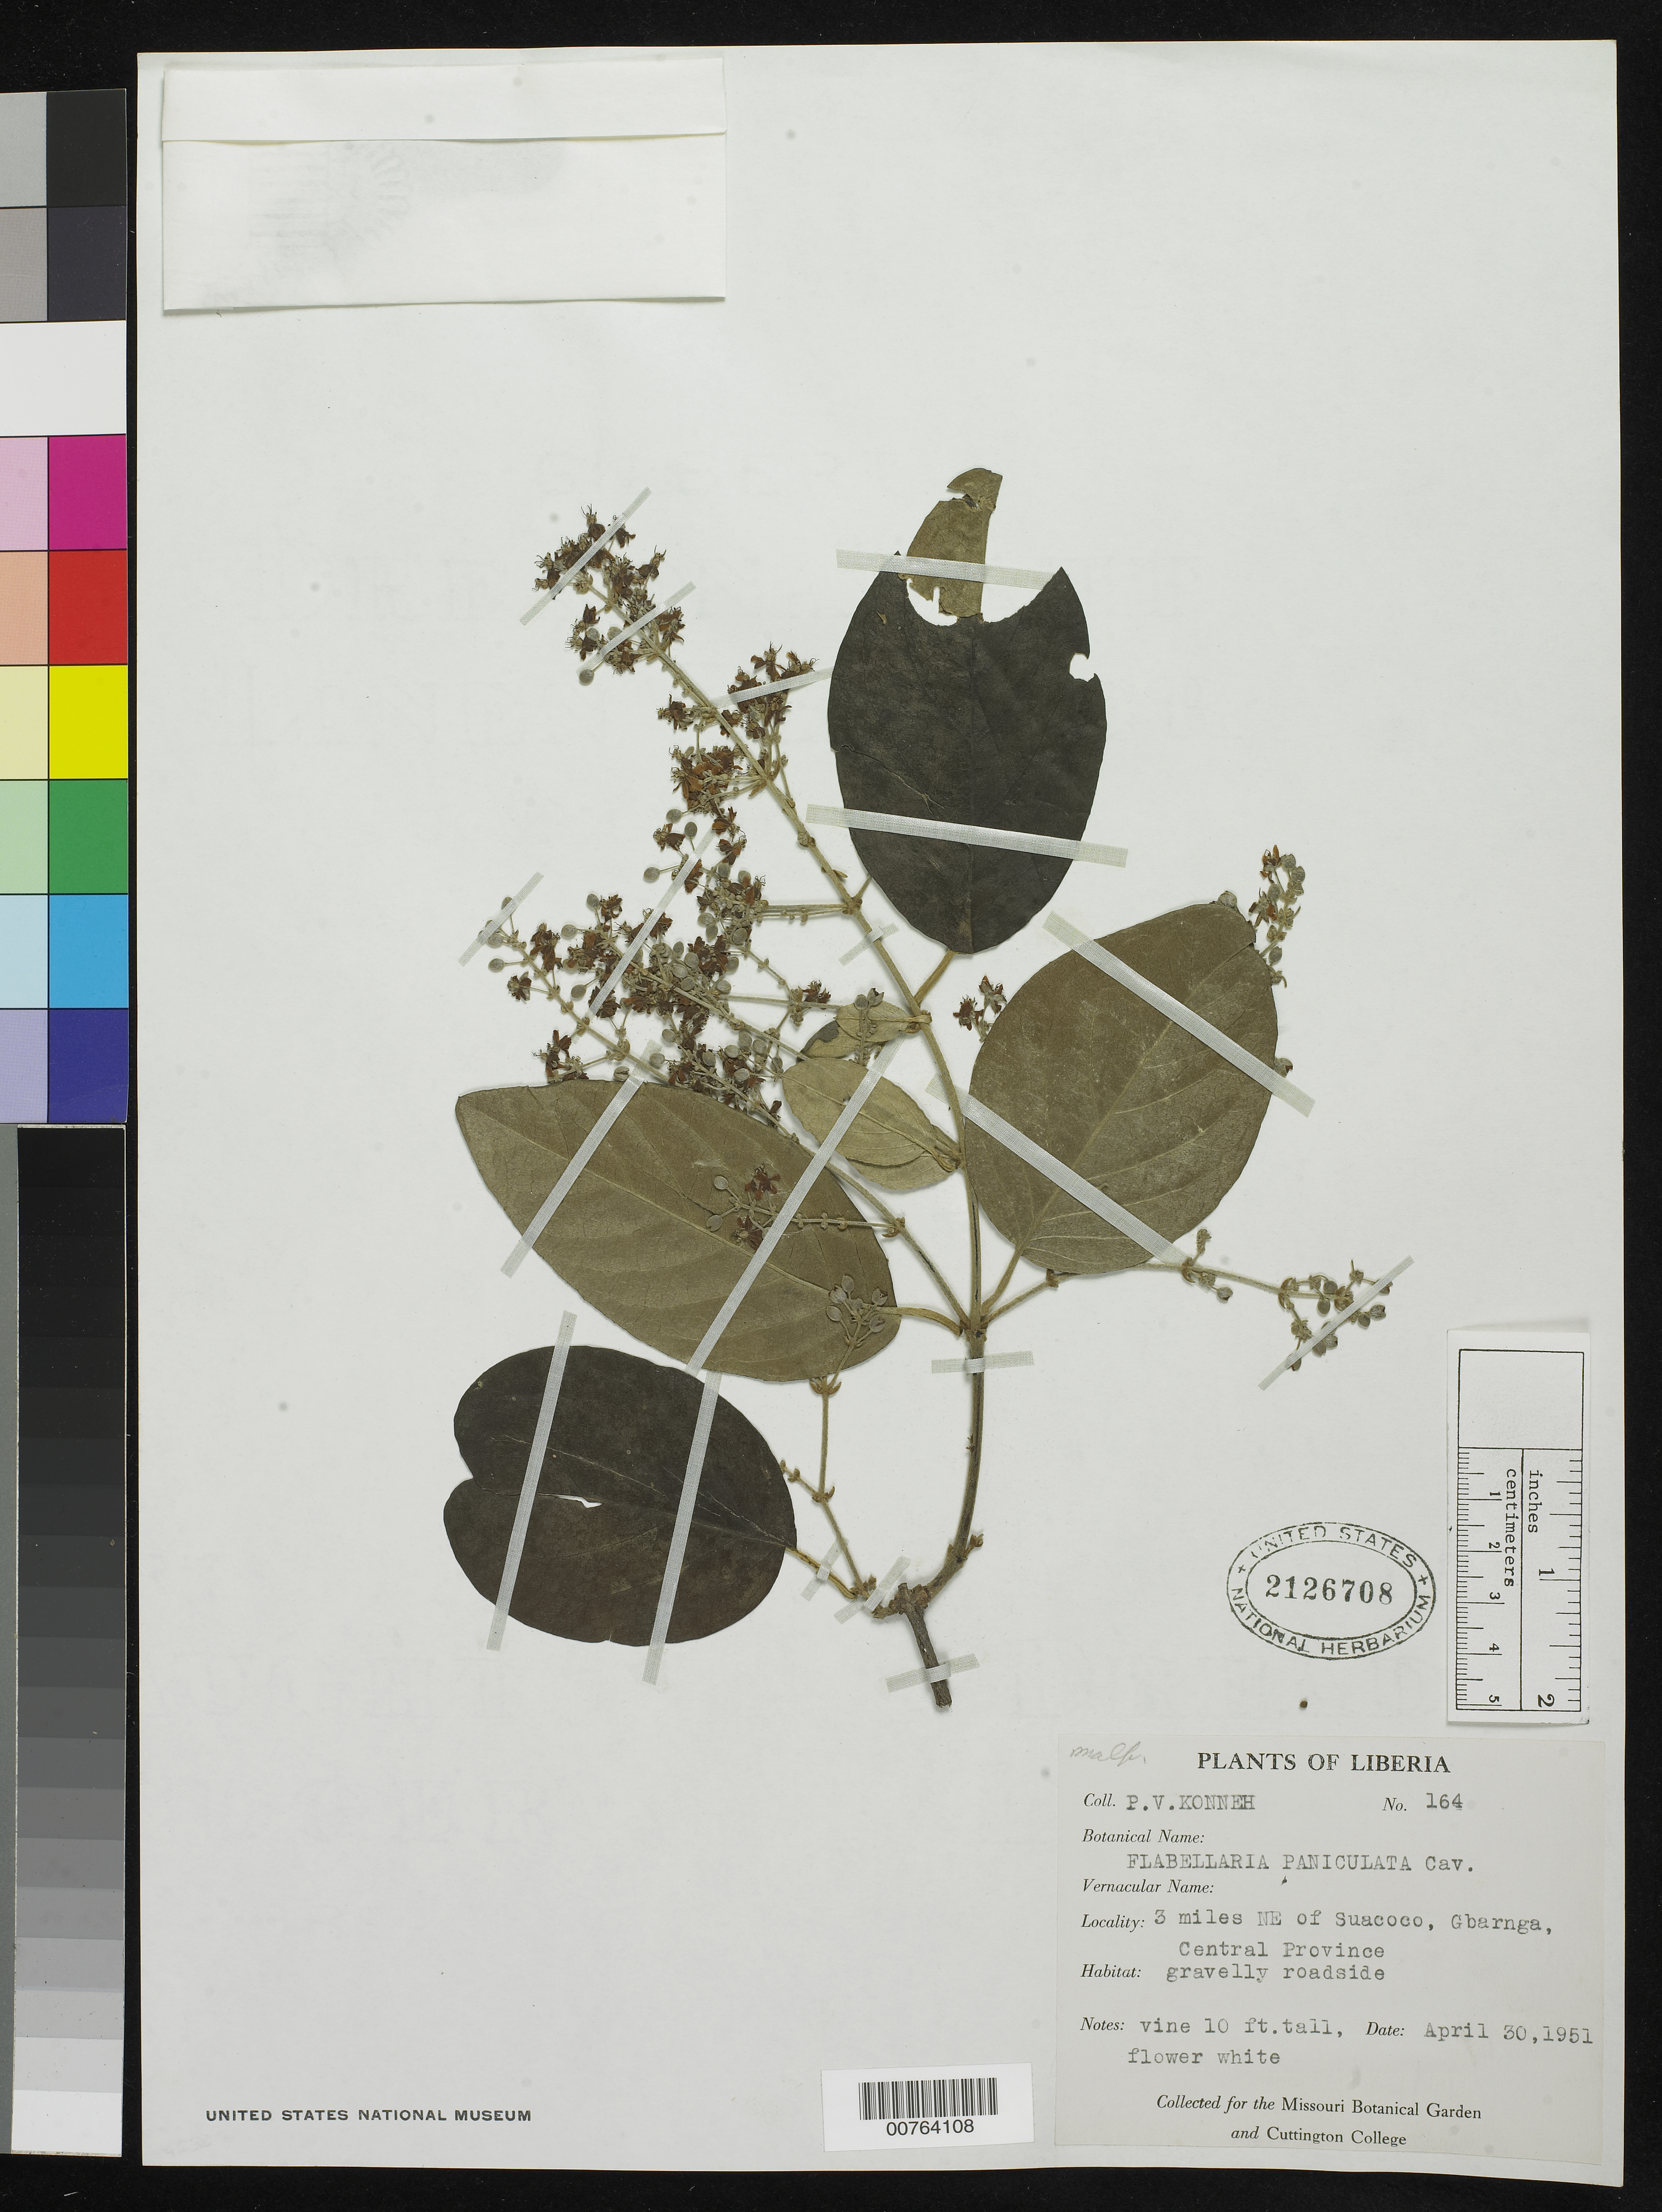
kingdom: Plantae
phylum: Tracheophyta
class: Magnoliopsida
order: Malpighiales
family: Malpighiaceae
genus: Flabellaria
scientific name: Flabellaria paniculata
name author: Cav.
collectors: P. Konneh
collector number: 164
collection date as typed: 30 Apr 1951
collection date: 1951-04-30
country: Liberia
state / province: Bong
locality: Central Province: Gbarnga, 3 miles NE of Suacoco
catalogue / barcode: US 2126708